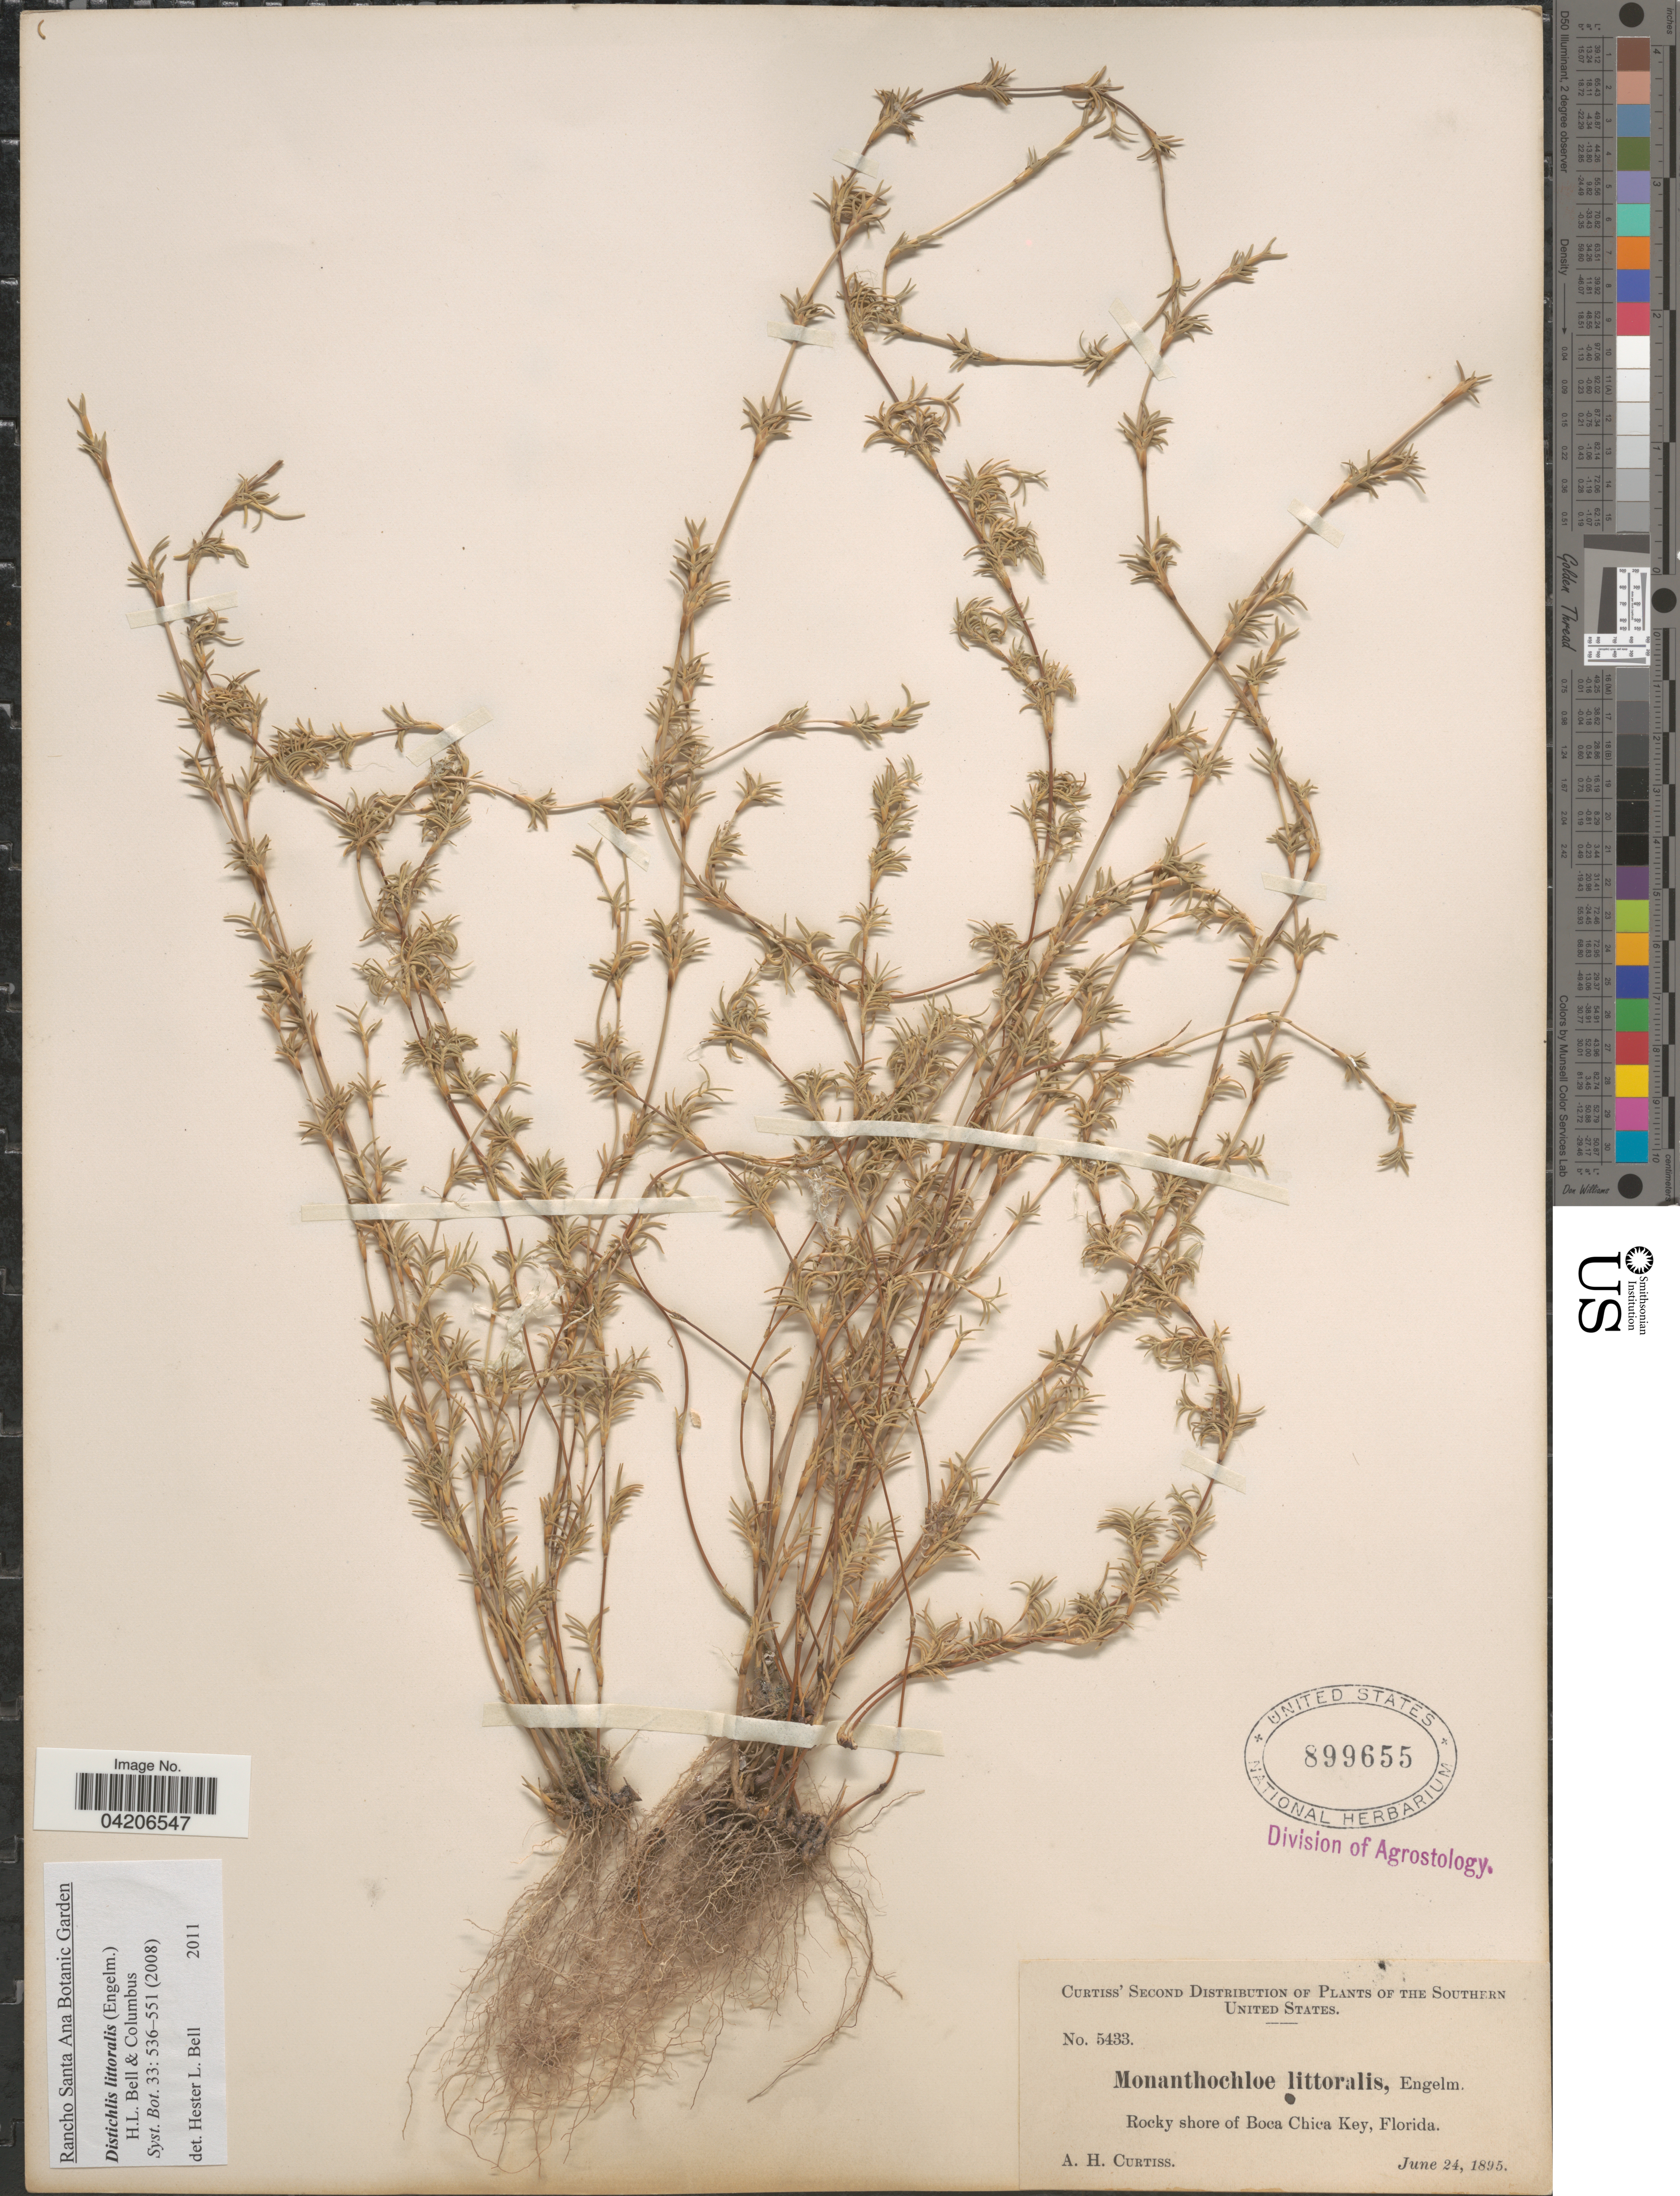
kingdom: Plantae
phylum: Tracheophyta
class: Liliopsida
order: Poales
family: Poaceae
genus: Distichlis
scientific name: Distichlis littoralis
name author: (Engelm.) H.L. Bell & Columbus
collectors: A. H. Curtiss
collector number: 5433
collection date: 1895-06-24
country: United States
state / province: Florida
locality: Southern United States. Rocky shore of Boca Chica Key.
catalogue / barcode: US 899655